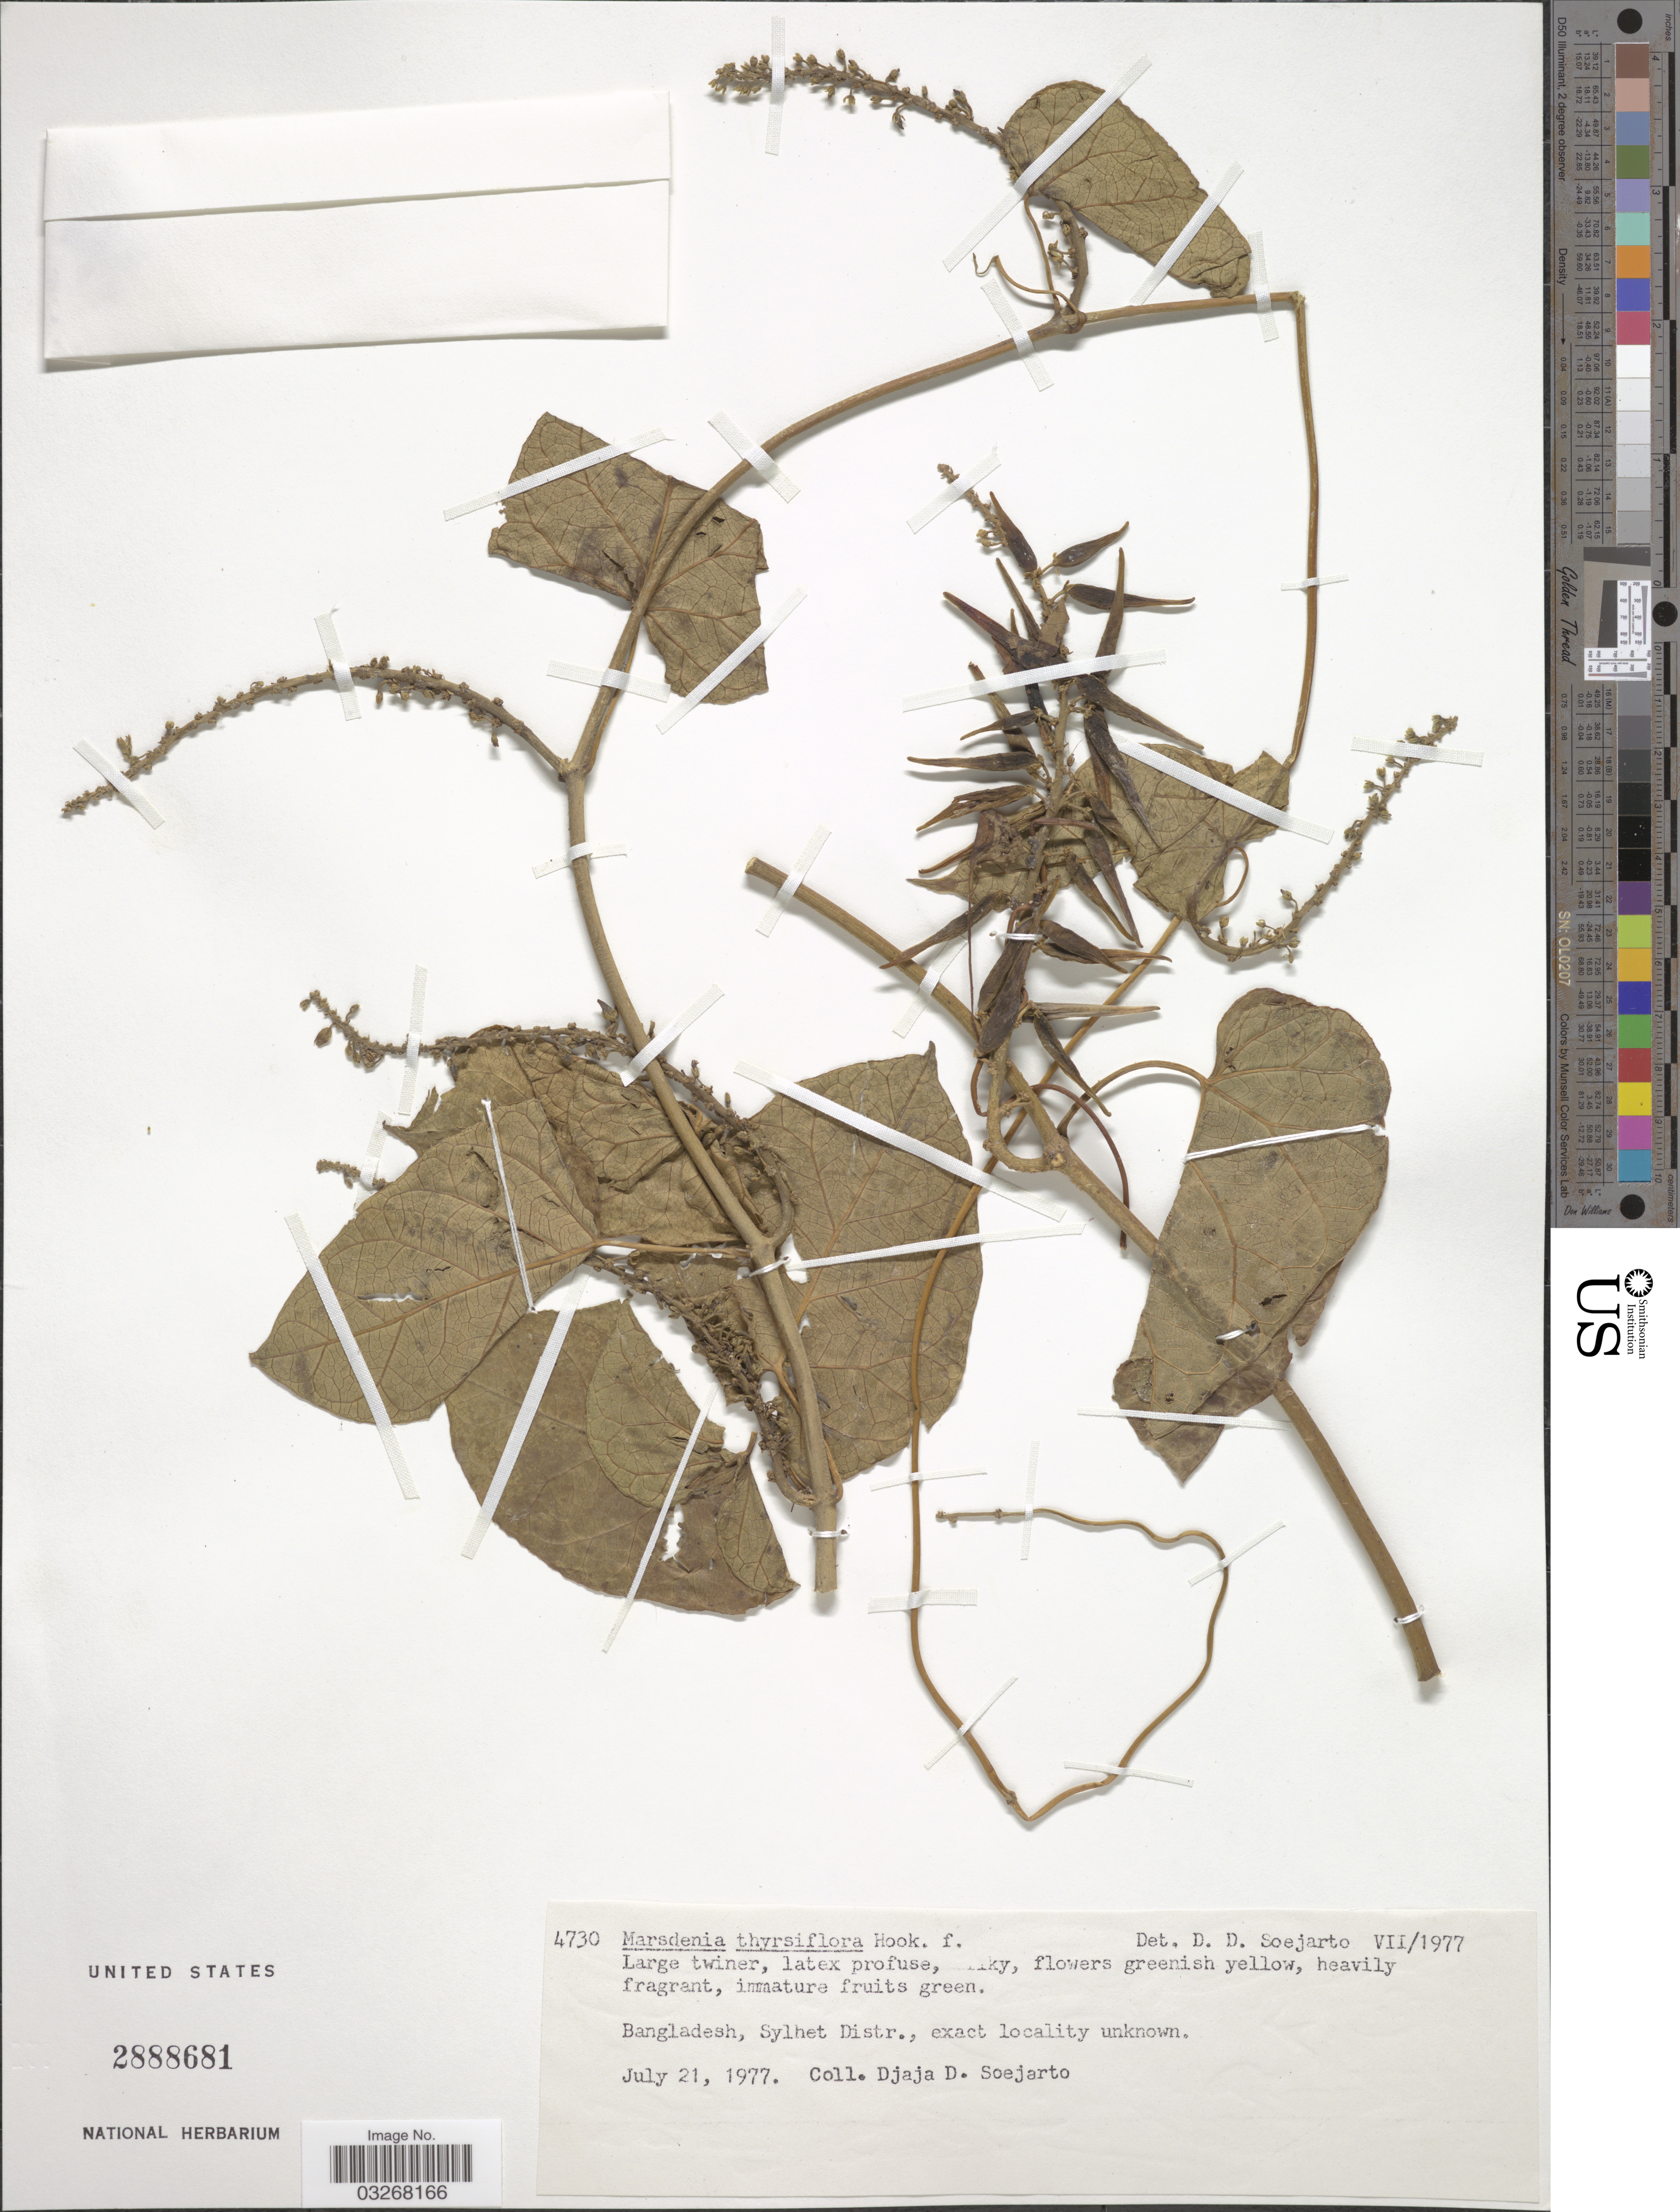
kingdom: Plantae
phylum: Tracheophyta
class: Magnoliopsida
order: Gentianales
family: Apocynaceae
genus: Marsdenia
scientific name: Marsdenia thyrsiflora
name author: Hook. f.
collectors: D. D. Soejarto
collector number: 4730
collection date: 1977-07-21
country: Bangladesh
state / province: Sylhet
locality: Sylhet Distr., exact locality unknown.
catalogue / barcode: US 2888681